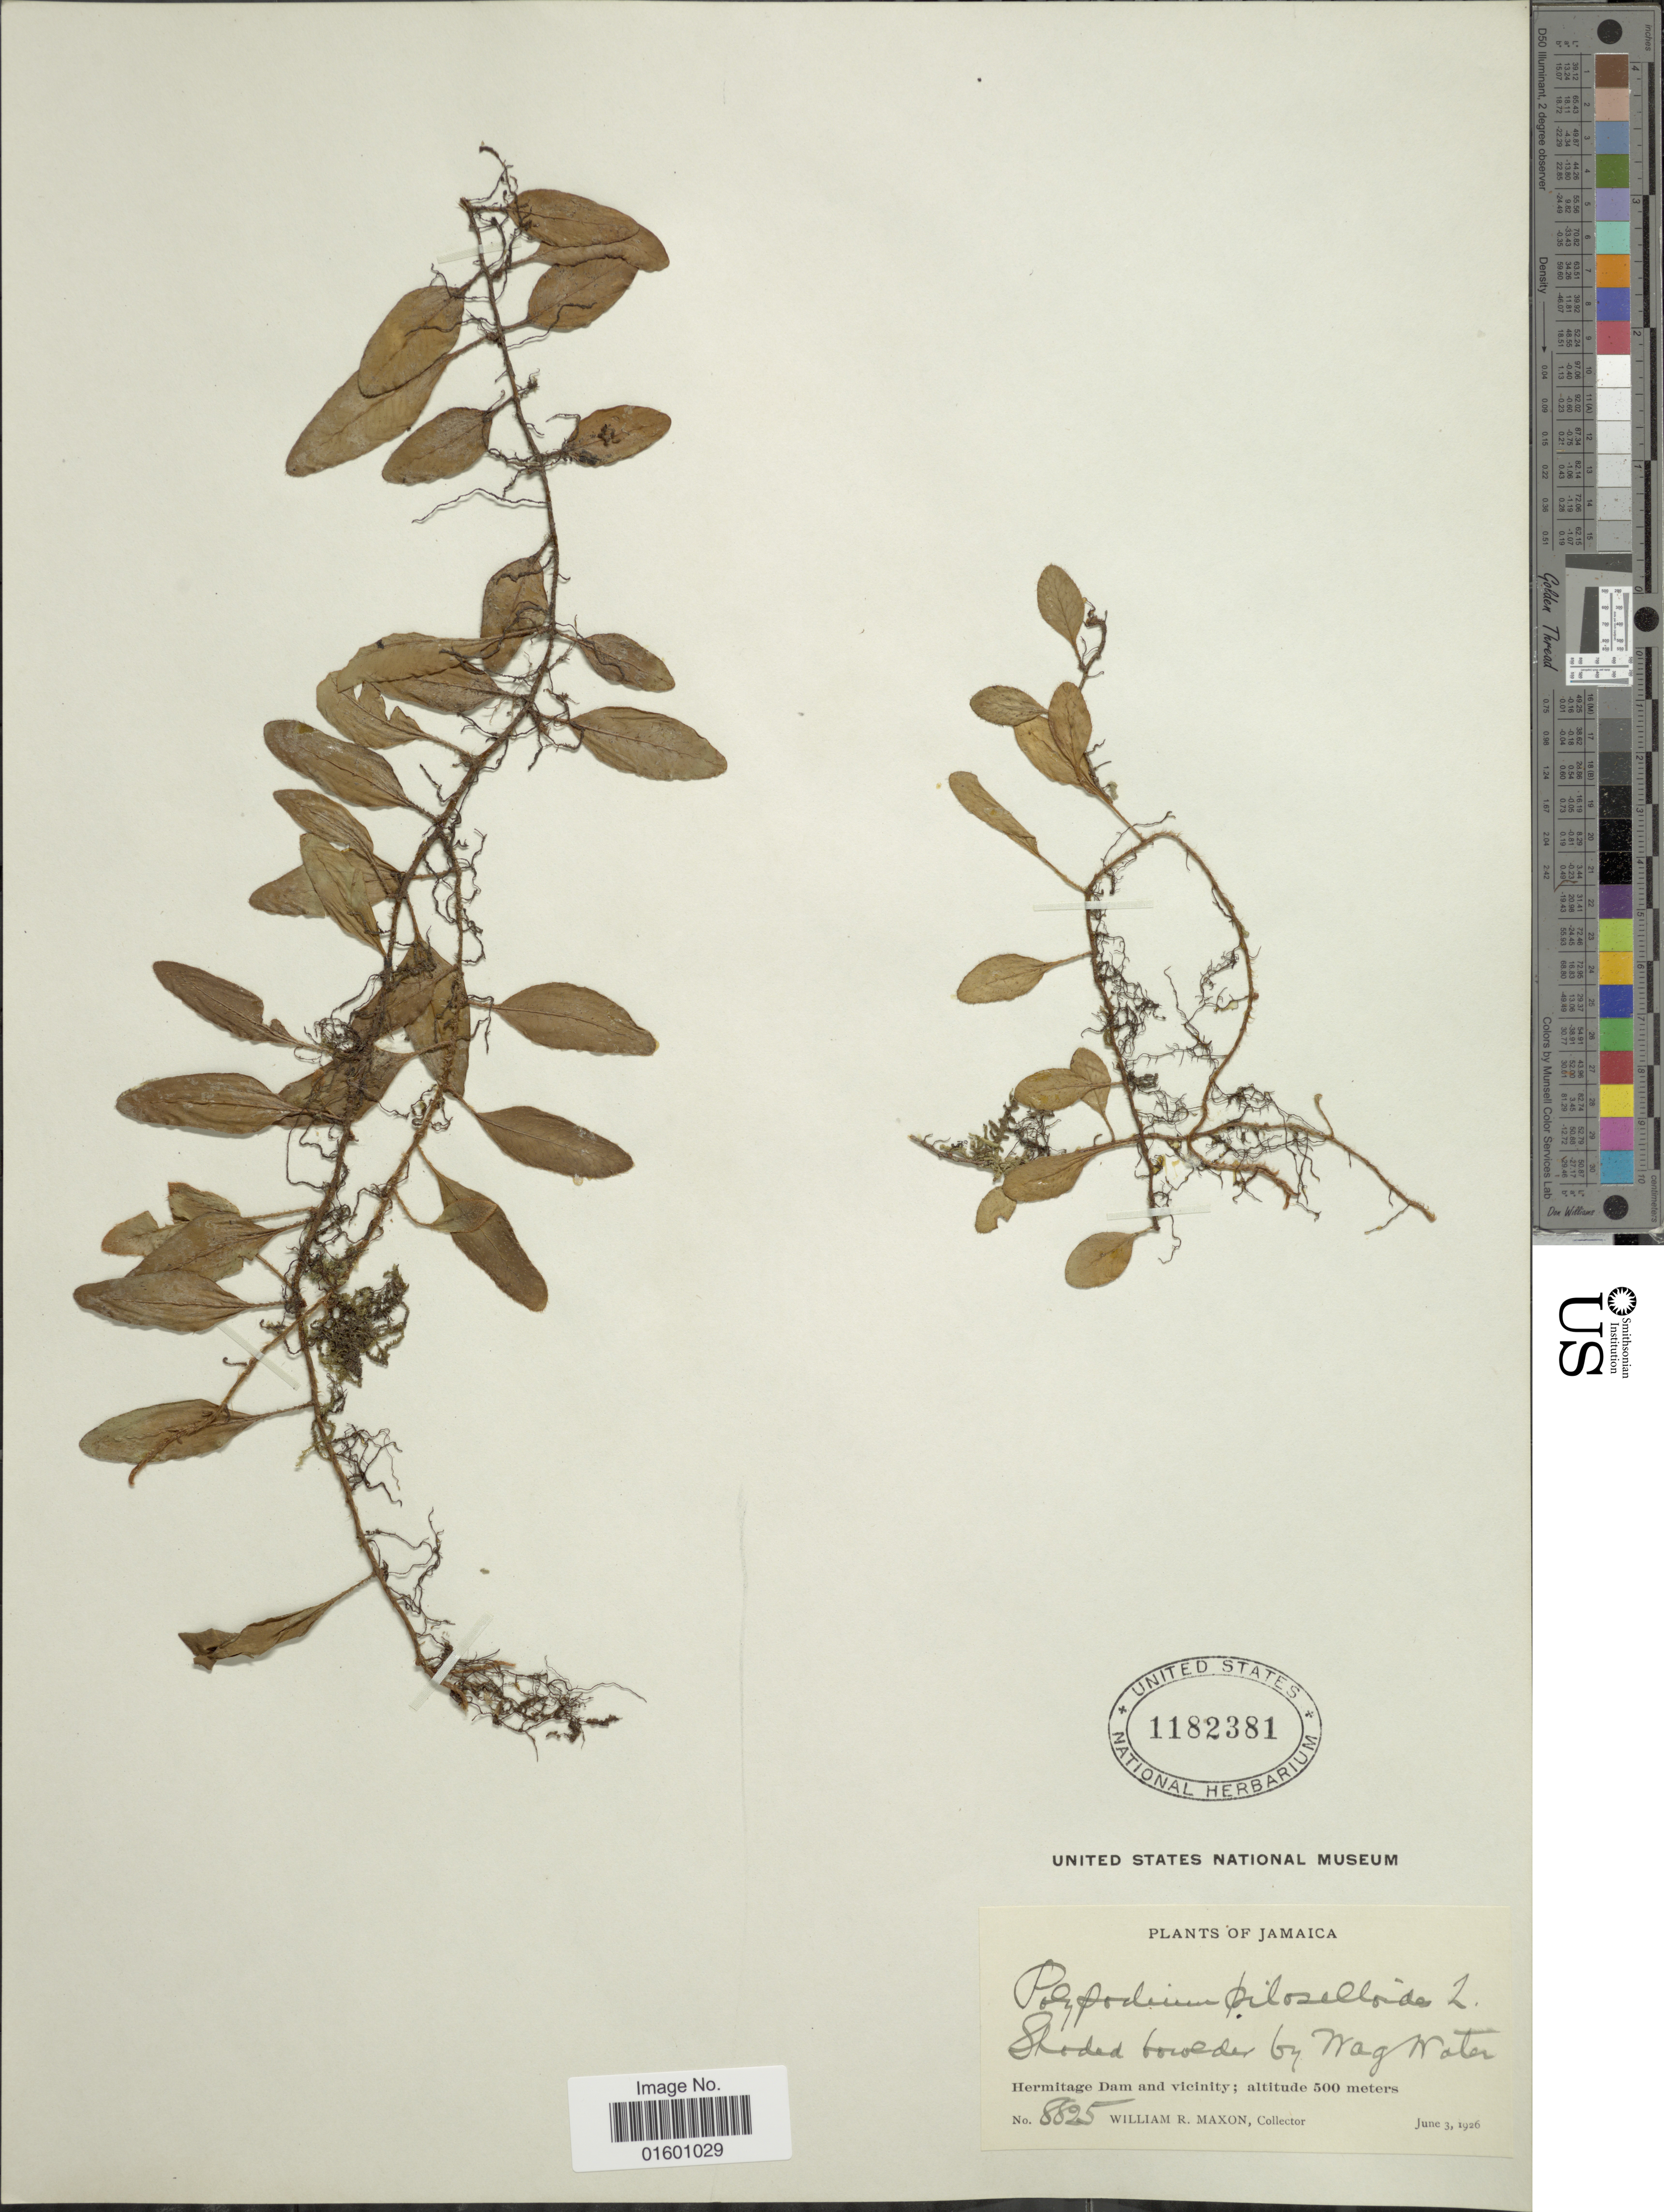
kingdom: Plantae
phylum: Tracheophyta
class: Polypodiopsida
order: Polypodiales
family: Polypodiaceae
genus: Microgramma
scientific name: Microgramma piloselloides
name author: (L.) Copel.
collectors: W. R. Maxon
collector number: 8825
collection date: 1926-06-03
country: Jamaica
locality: Hermitage Dam and vicinity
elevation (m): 500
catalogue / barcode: US 1182381